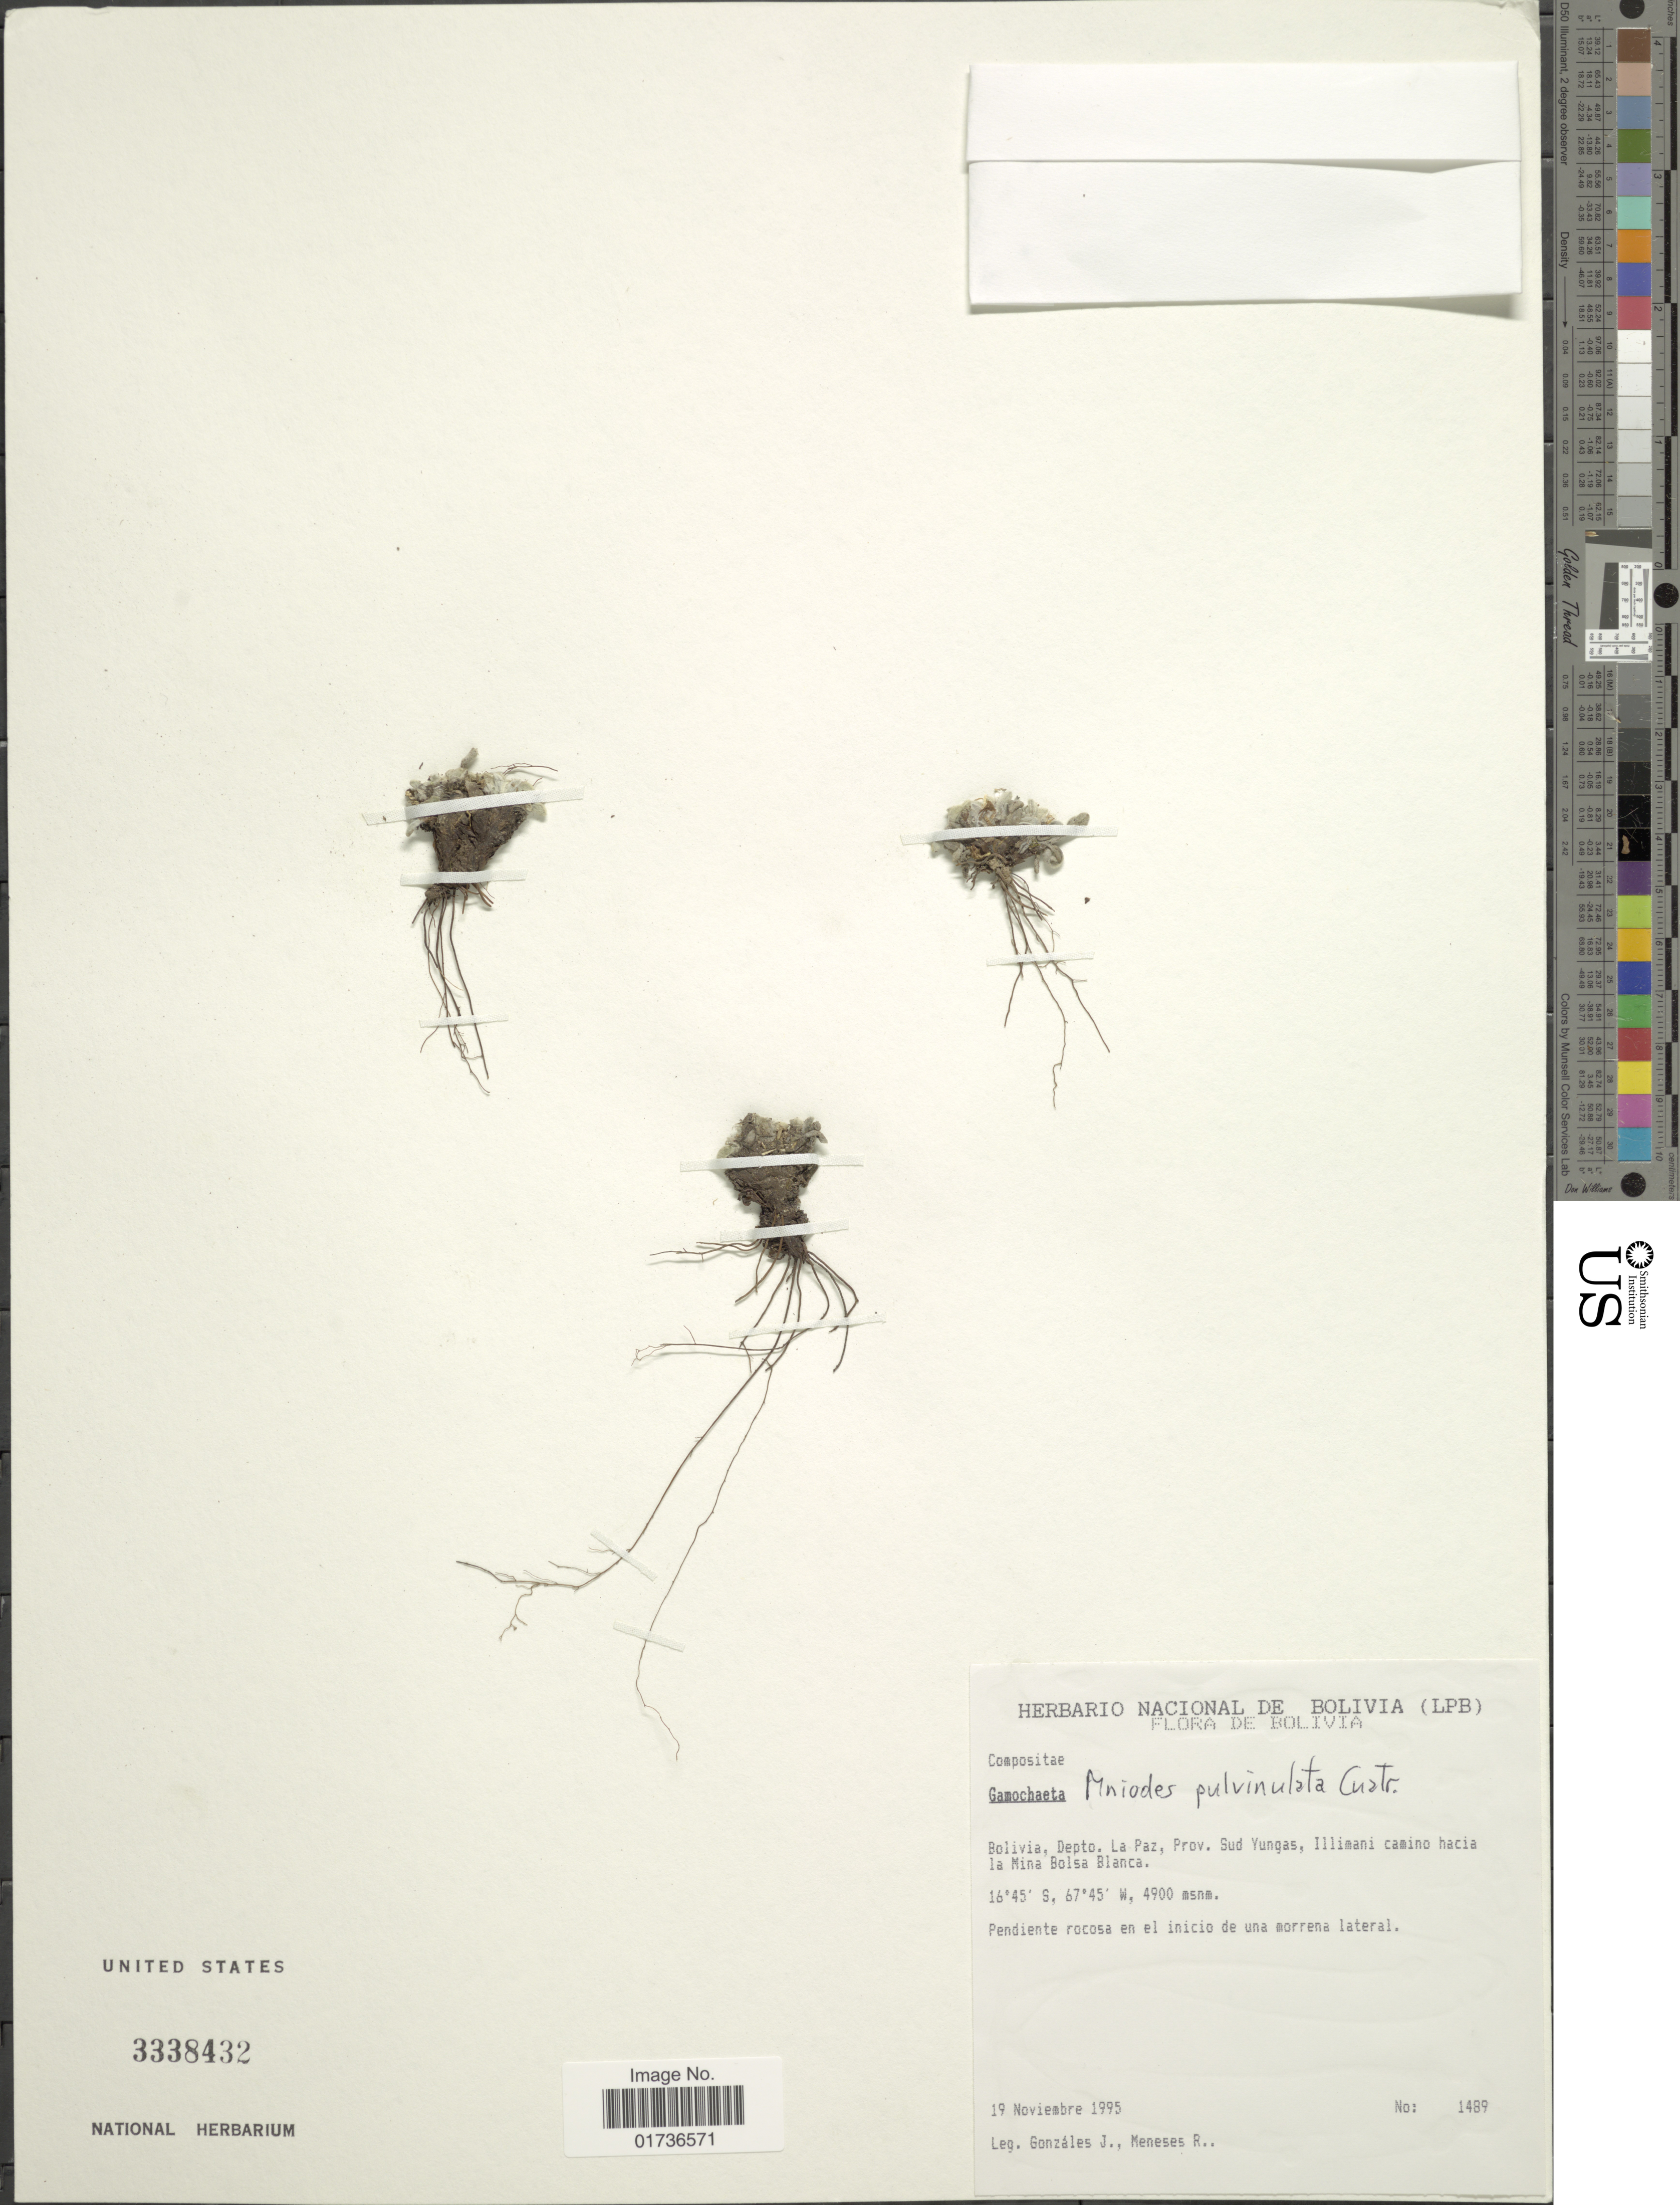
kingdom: Plantae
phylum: Tracheophyta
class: Magnoliopsida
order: Asterales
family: Asteraceae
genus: Belloa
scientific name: Belloa schultzii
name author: (Wedd.) Cabrera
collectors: J. Gonzales & R. I. Meneses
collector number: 1489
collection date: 1995-11-19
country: Bolivia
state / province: La Paz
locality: Depto. La Paz, Prov. Sud Yungas, Illimani camino hacia la Mina Bolsa Blanca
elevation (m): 4900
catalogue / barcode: US 3338432